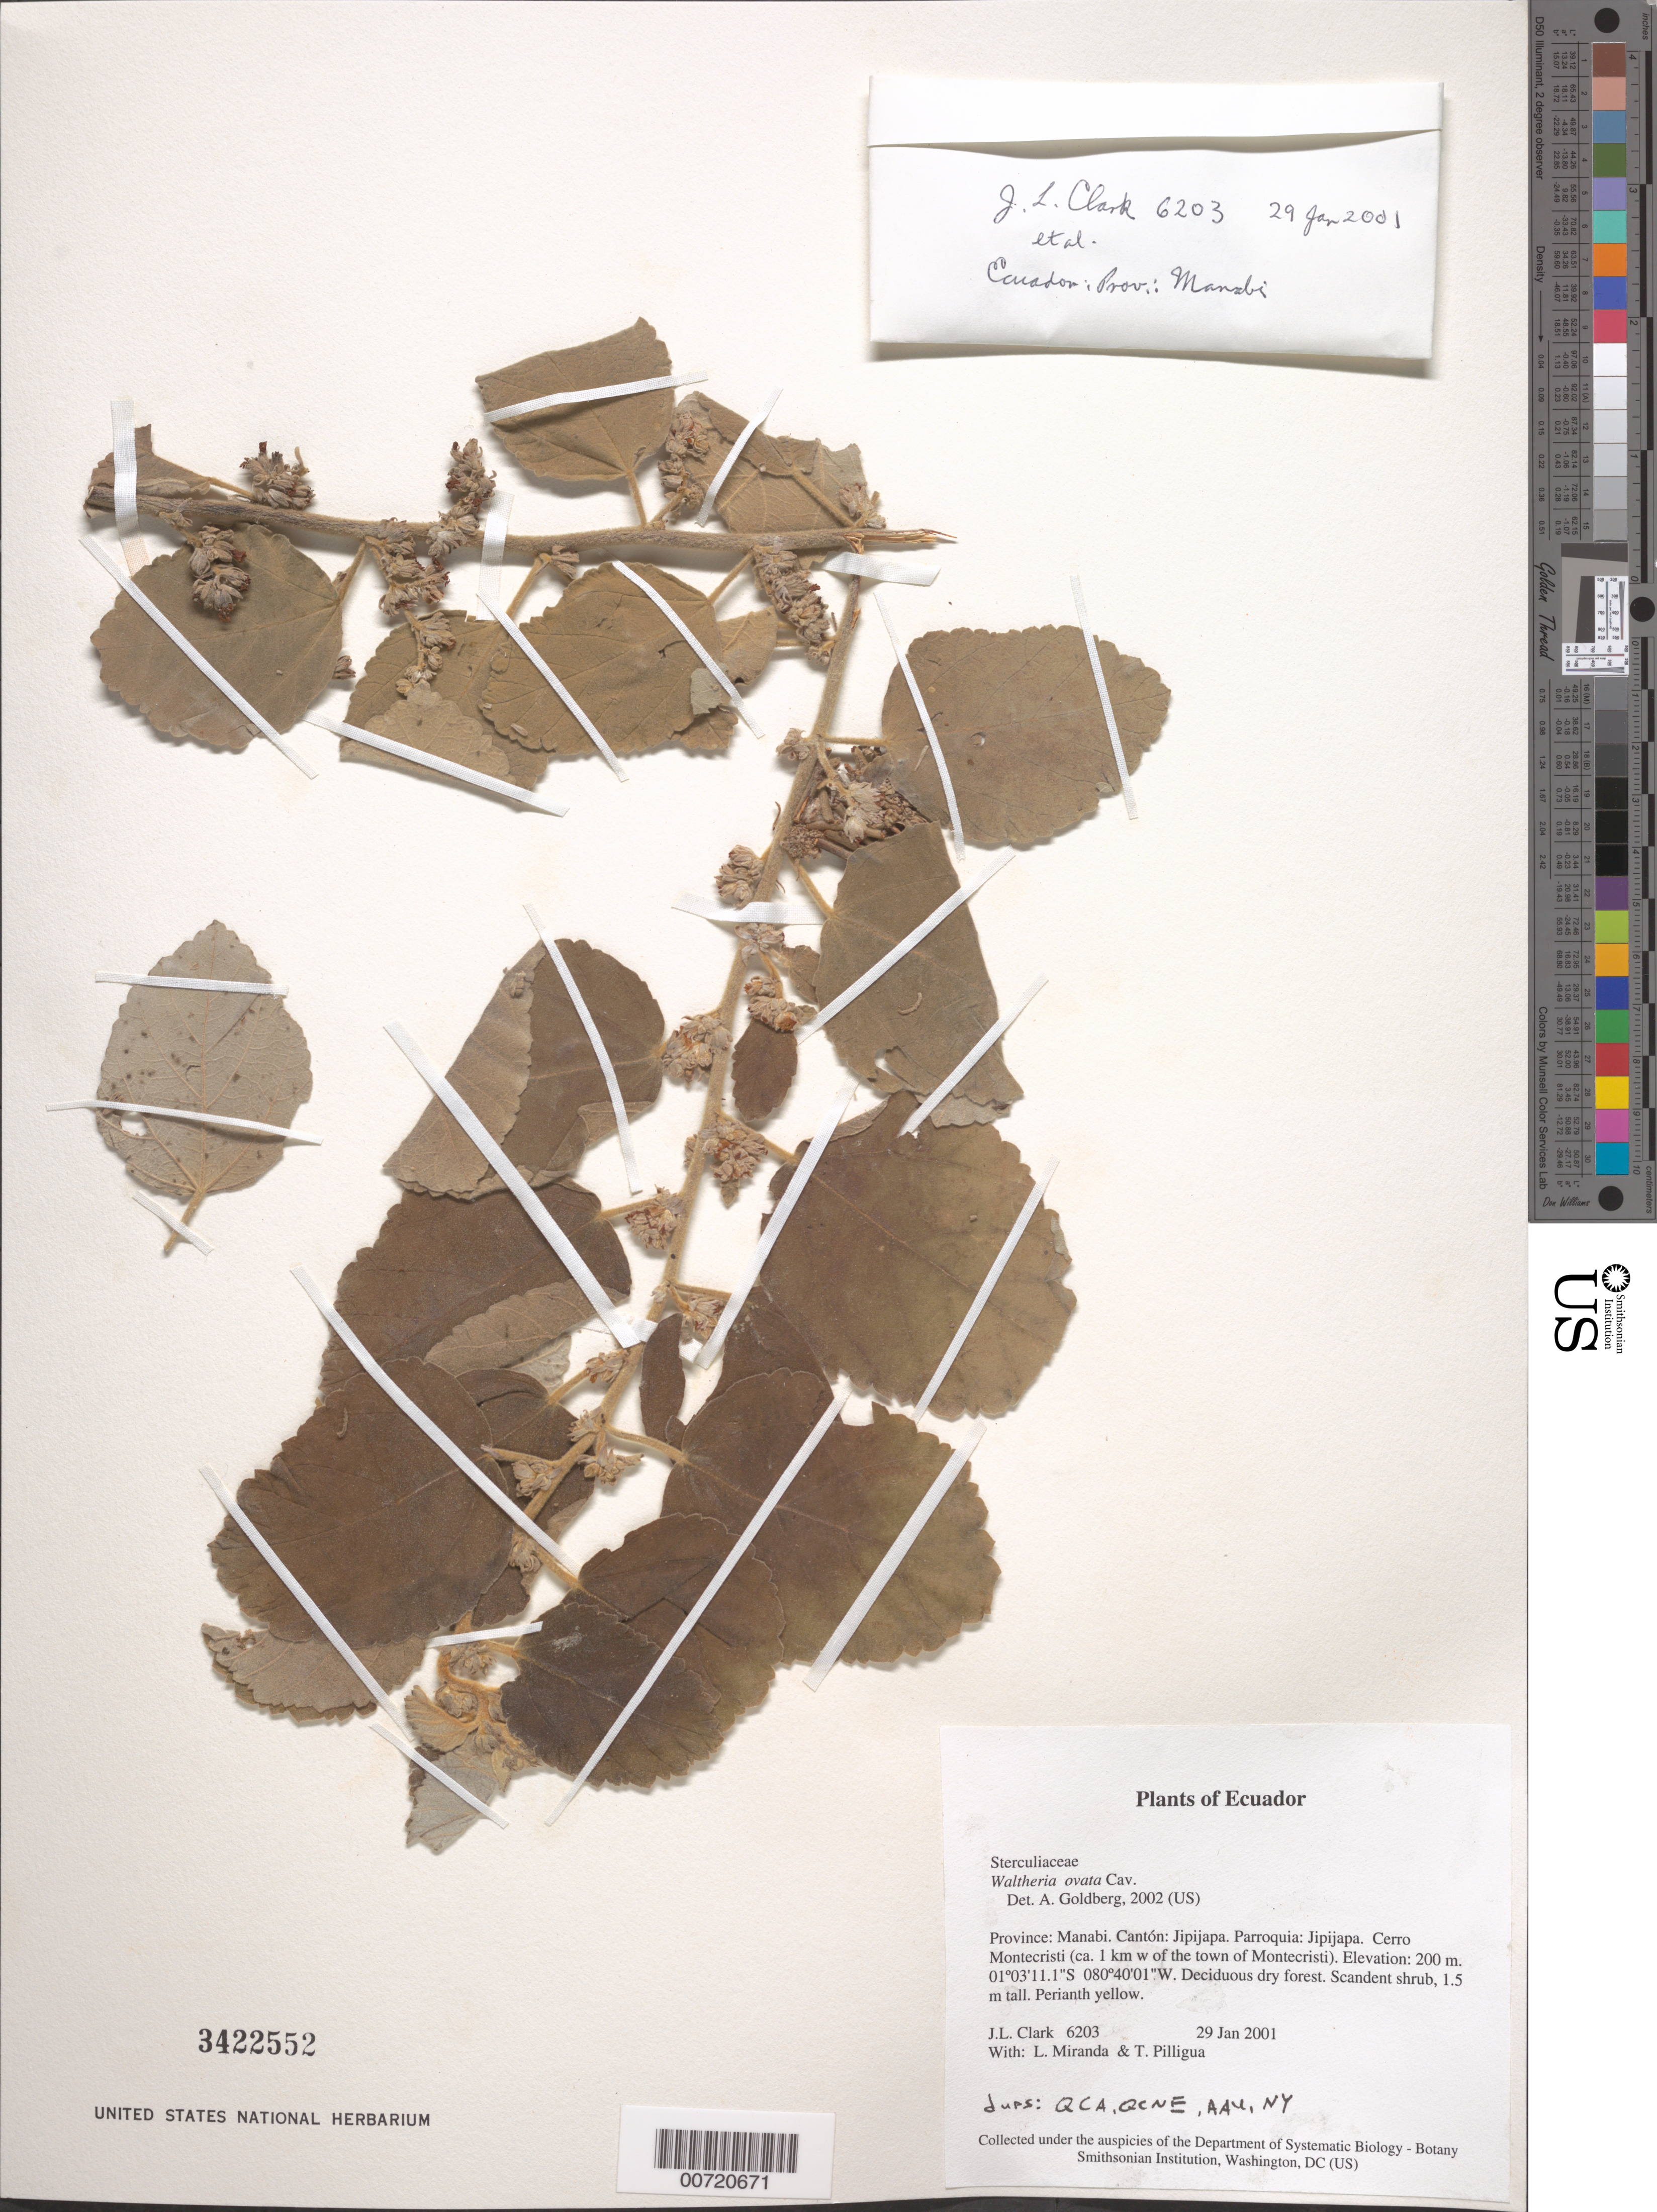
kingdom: Plantae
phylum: Tracheophyta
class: Magnoliopsida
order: Malvales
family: Malvaceae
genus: Waltheria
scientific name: Waltheria ovata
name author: Cav.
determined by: Goldberg, Aaron, (US), NMNH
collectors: J. L. Clark, L. Miranda & T. Pilligua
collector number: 06203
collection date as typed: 29 Jan 2001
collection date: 2001-01-29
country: Ecuador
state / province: Manabí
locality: Cantón: Jipijapa. Parroquia: Jipijapa. Cerro Montecristi (ca. 1 km W of the town of Montecristi).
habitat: Deciduous dry forest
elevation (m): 200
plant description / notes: AAU, NY, QCA, QCNE, US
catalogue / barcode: US 3422552